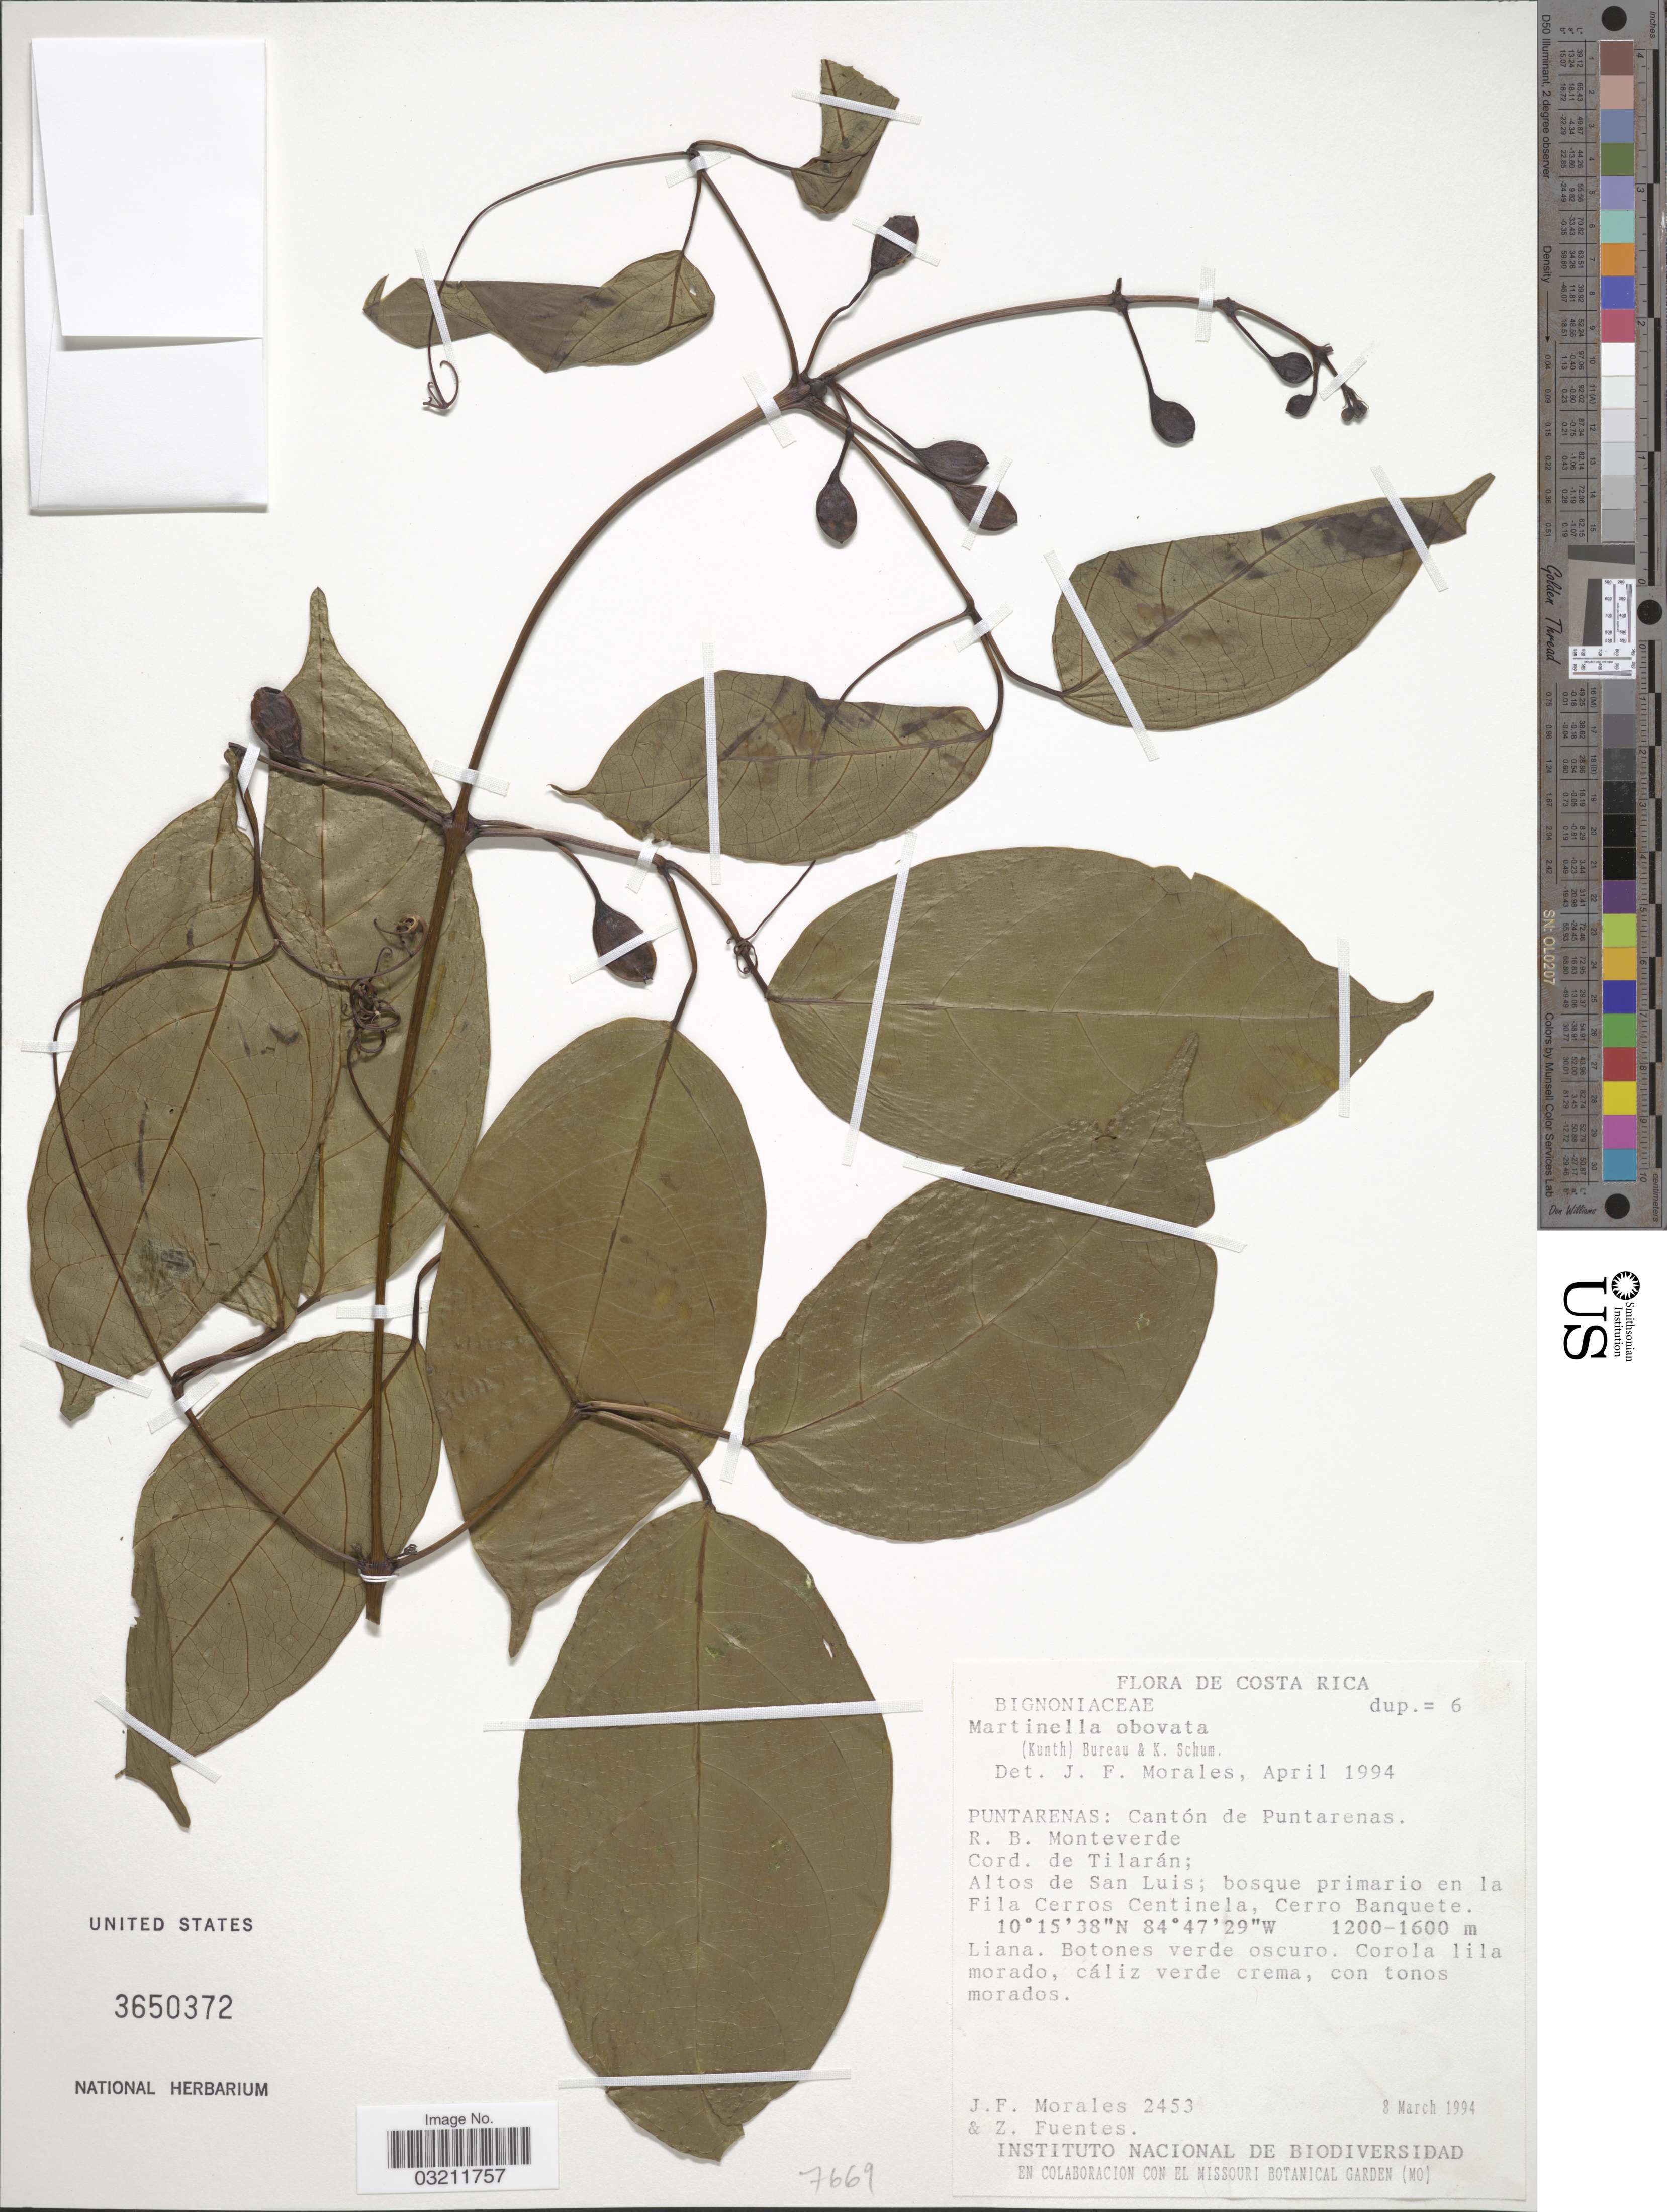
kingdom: Plantae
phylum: Tracheophyta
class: Magnoliopsida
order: Lamiales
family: Bignoniaceae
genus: Martinella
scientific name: Martinella obovata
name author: (Kunth) Bureau & K. Schum.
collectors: J. Morales & Z. Fuentes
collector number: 2453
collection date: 1994-03-08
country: Costa Rica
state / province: Puntarenas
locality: Cantón de Puntarenas. R. B. Monteverde Cord. de Tilarán; Altos de San Luis; bosque primario en la Fila Cerros Centinela, Cerro Banquete.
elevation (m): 1200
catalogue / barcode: US 3650372